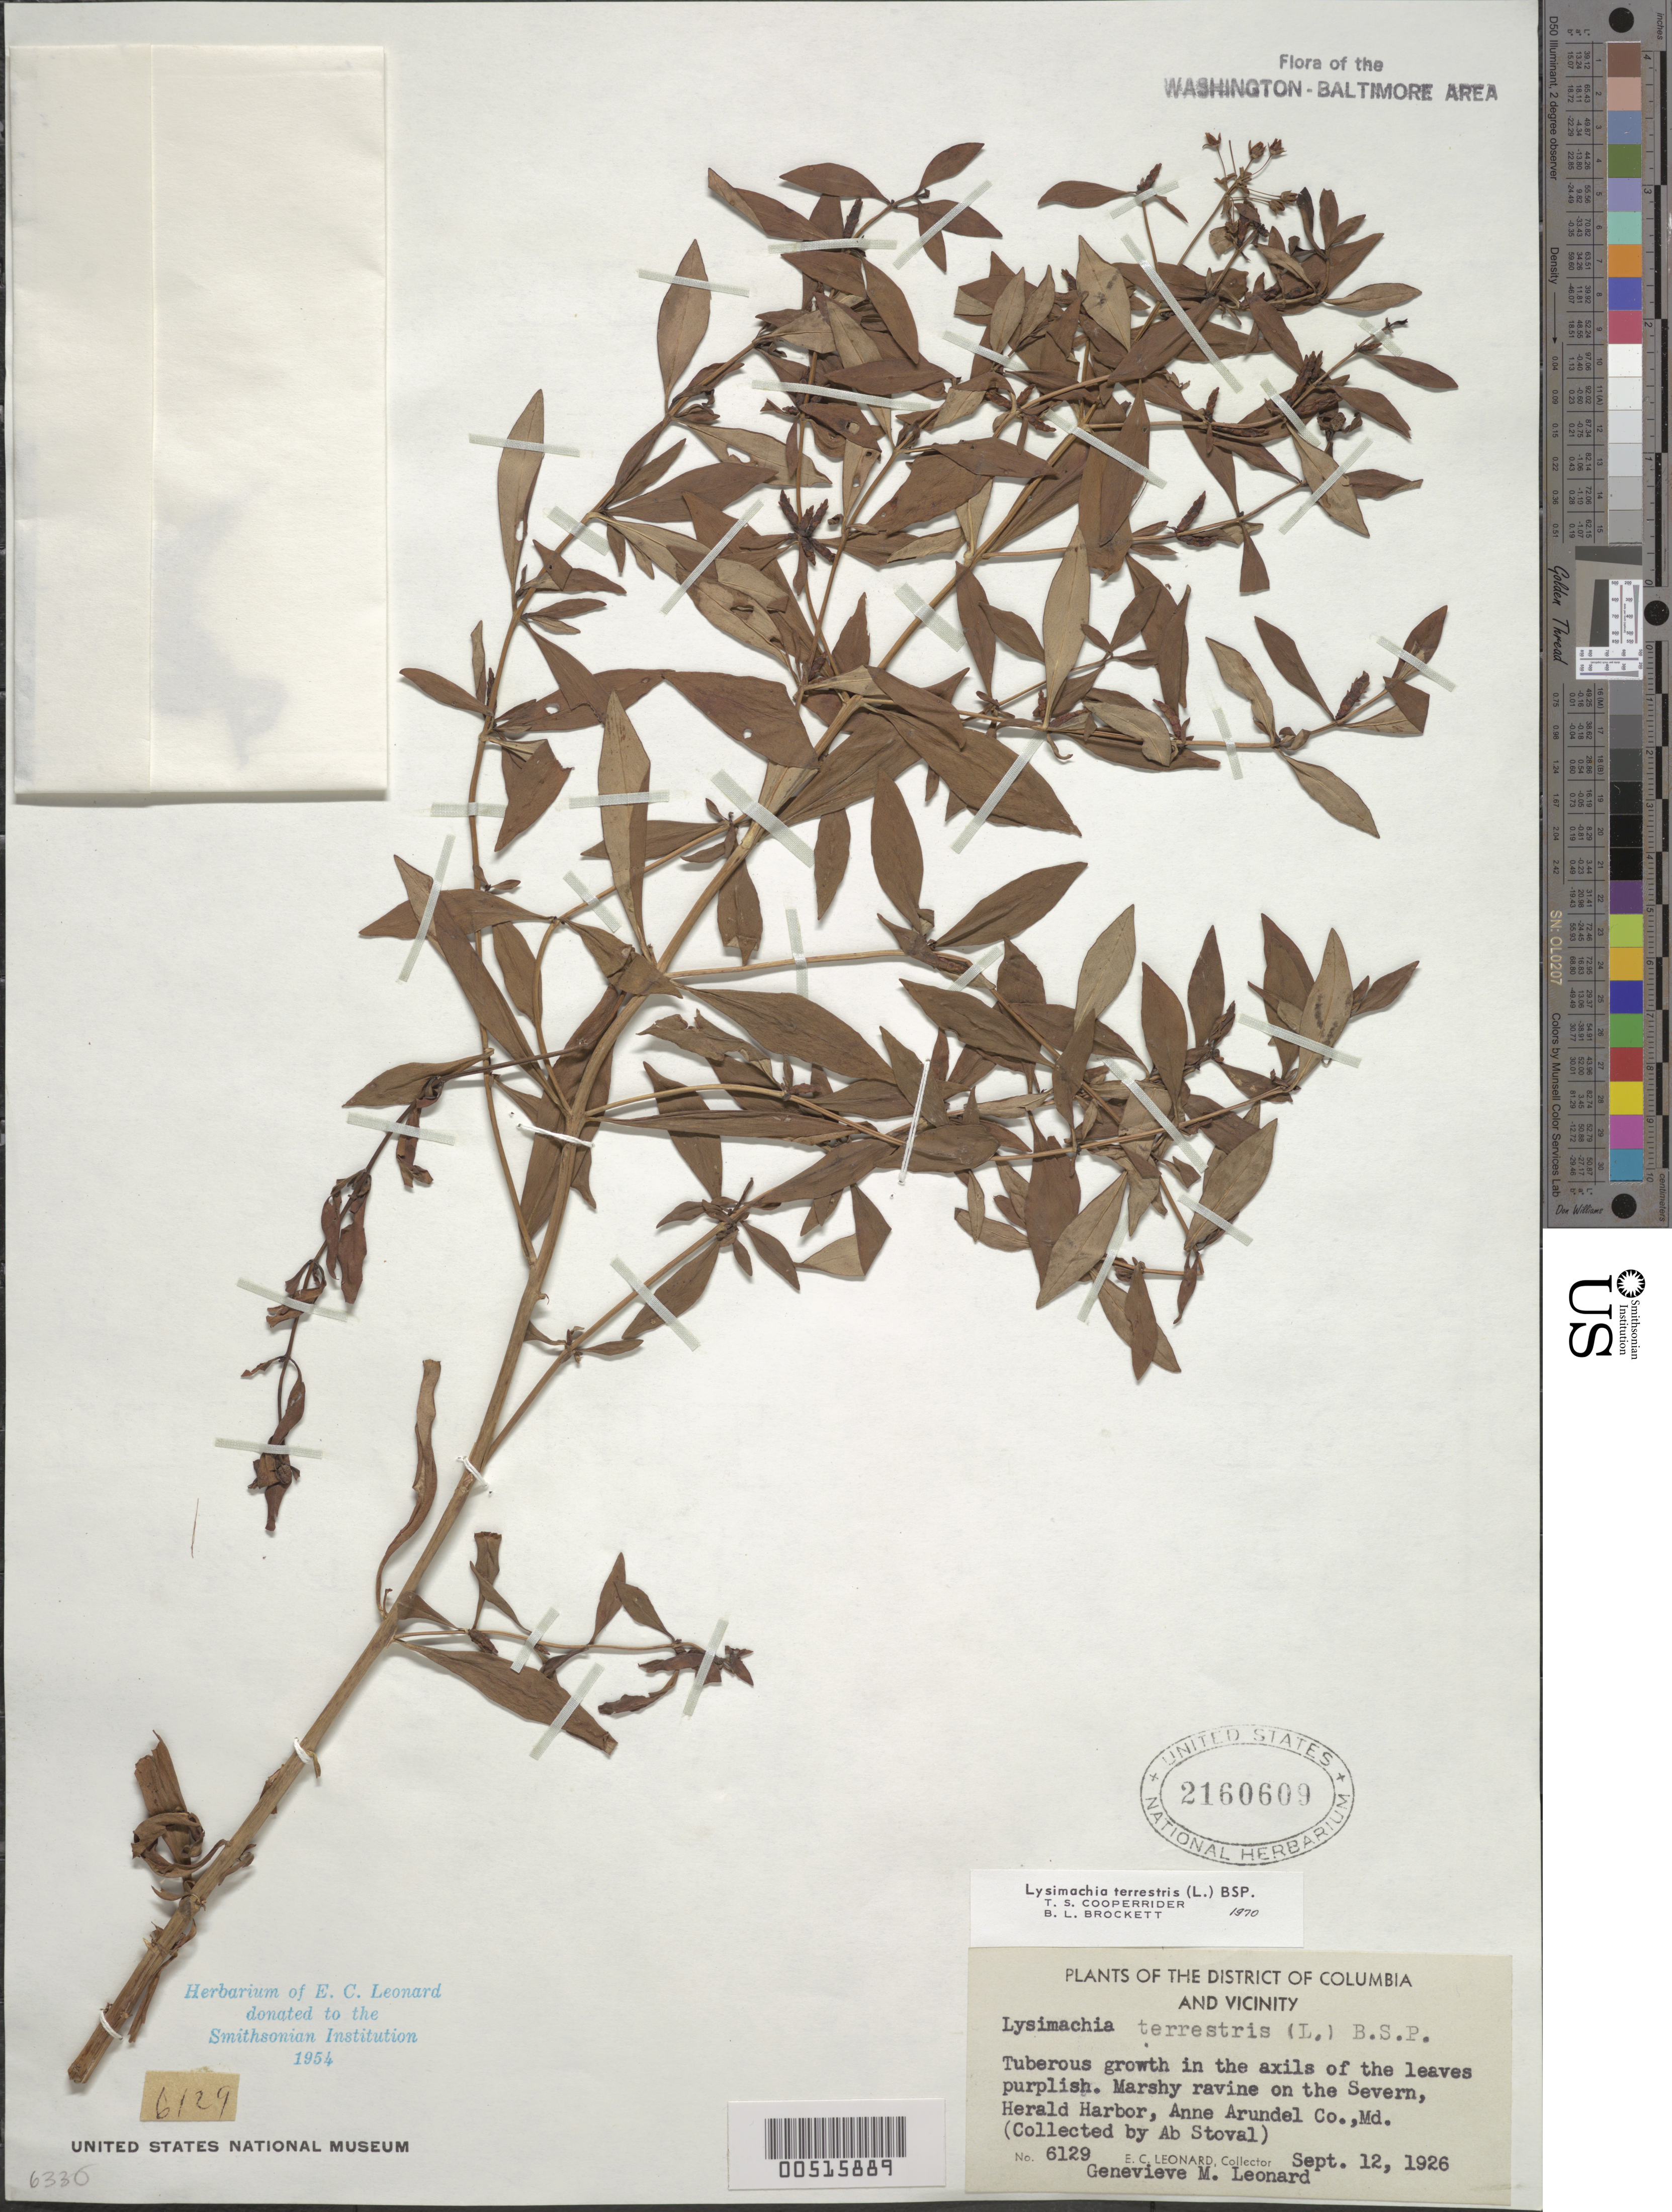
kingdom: Plantae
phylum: Tracheophyta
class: Magnoliopsida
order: Ericales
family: Primulaceae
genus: Lysimachia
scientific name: Lysimachia terrestris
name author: (L.) Britton, Stearns & Poggenb.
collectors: E. C. Leonard & G. M. Leonard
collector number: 6129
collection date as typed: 12 Sep 1926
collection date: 1926-09-12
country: United States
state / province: Maryland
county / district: Anne Arundel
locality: Severn River, Herald Harbor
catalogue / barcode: US 2160609